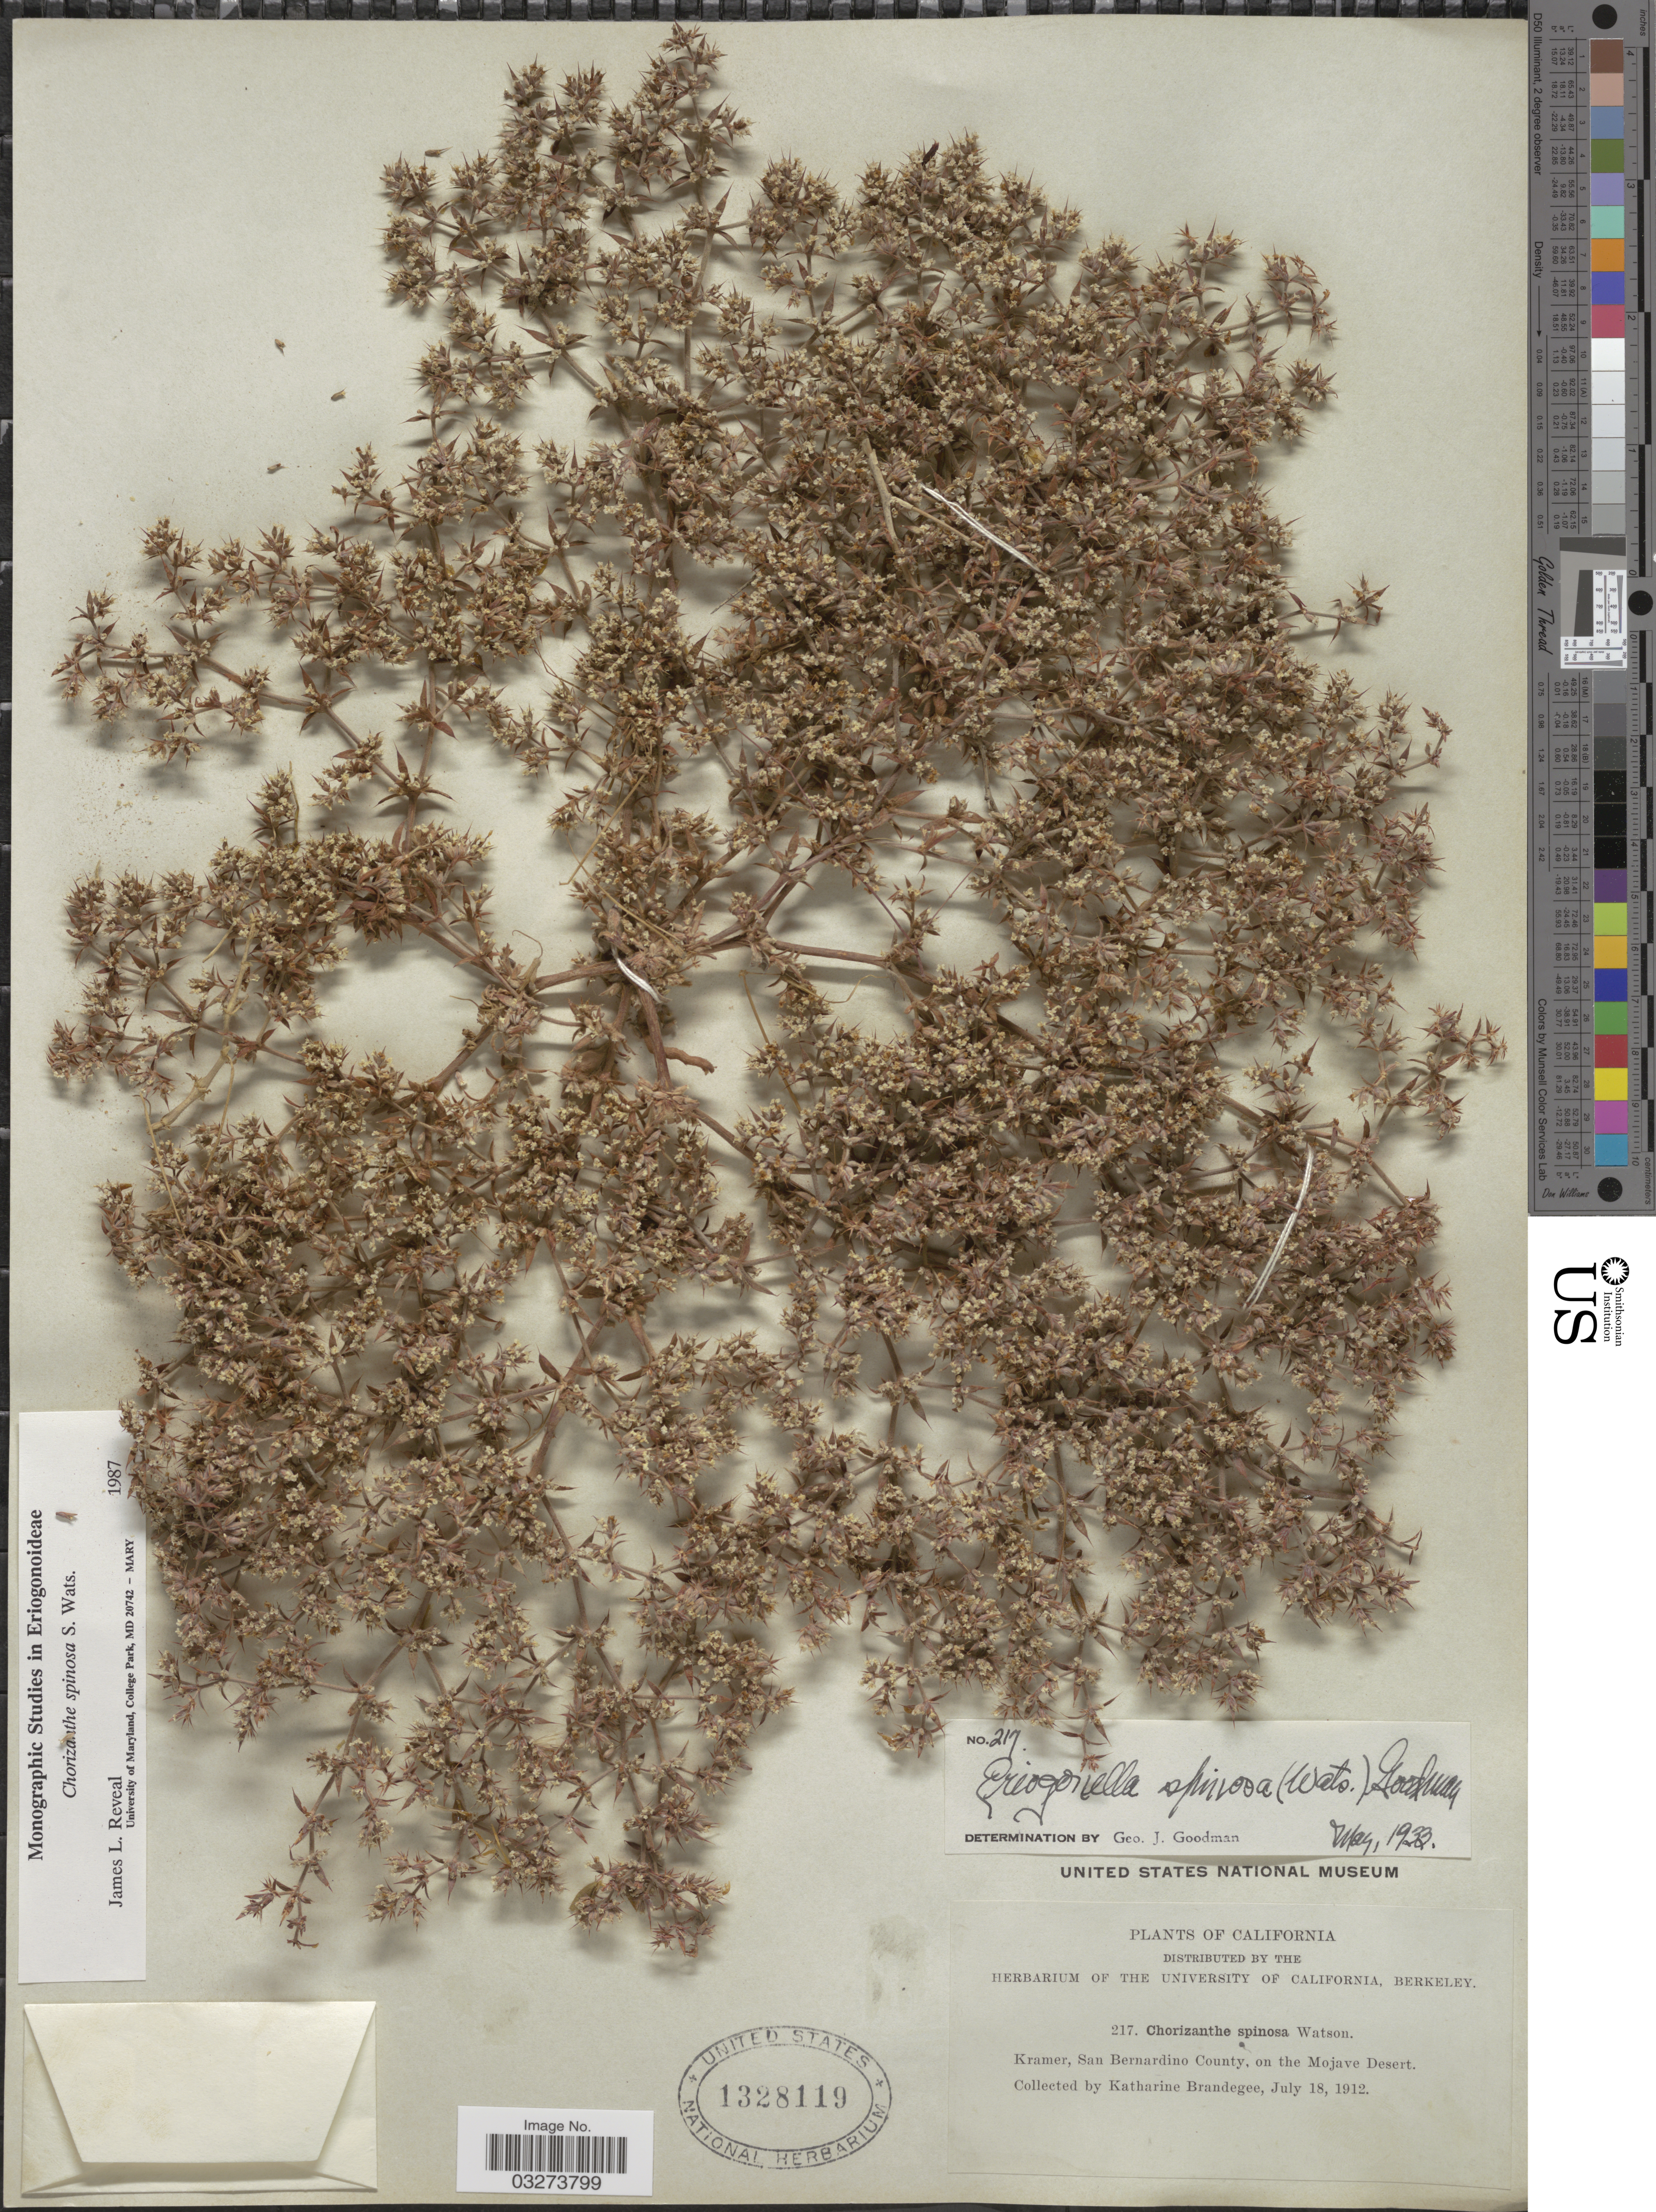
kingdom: Plantae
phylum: Tracheophyta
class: Magnoliopsida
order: Caryophyllales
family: Polygonaceae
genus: Chorizanthe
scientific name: Chorizanthe spinosa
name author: S. Watson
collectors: M. K. Brandegee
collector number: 217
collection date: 1912-07-18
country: United States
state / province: California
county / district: San Bernardino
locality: Kramer, San Bernardino County, on the Mojave Desert.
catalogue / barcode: US 1328119